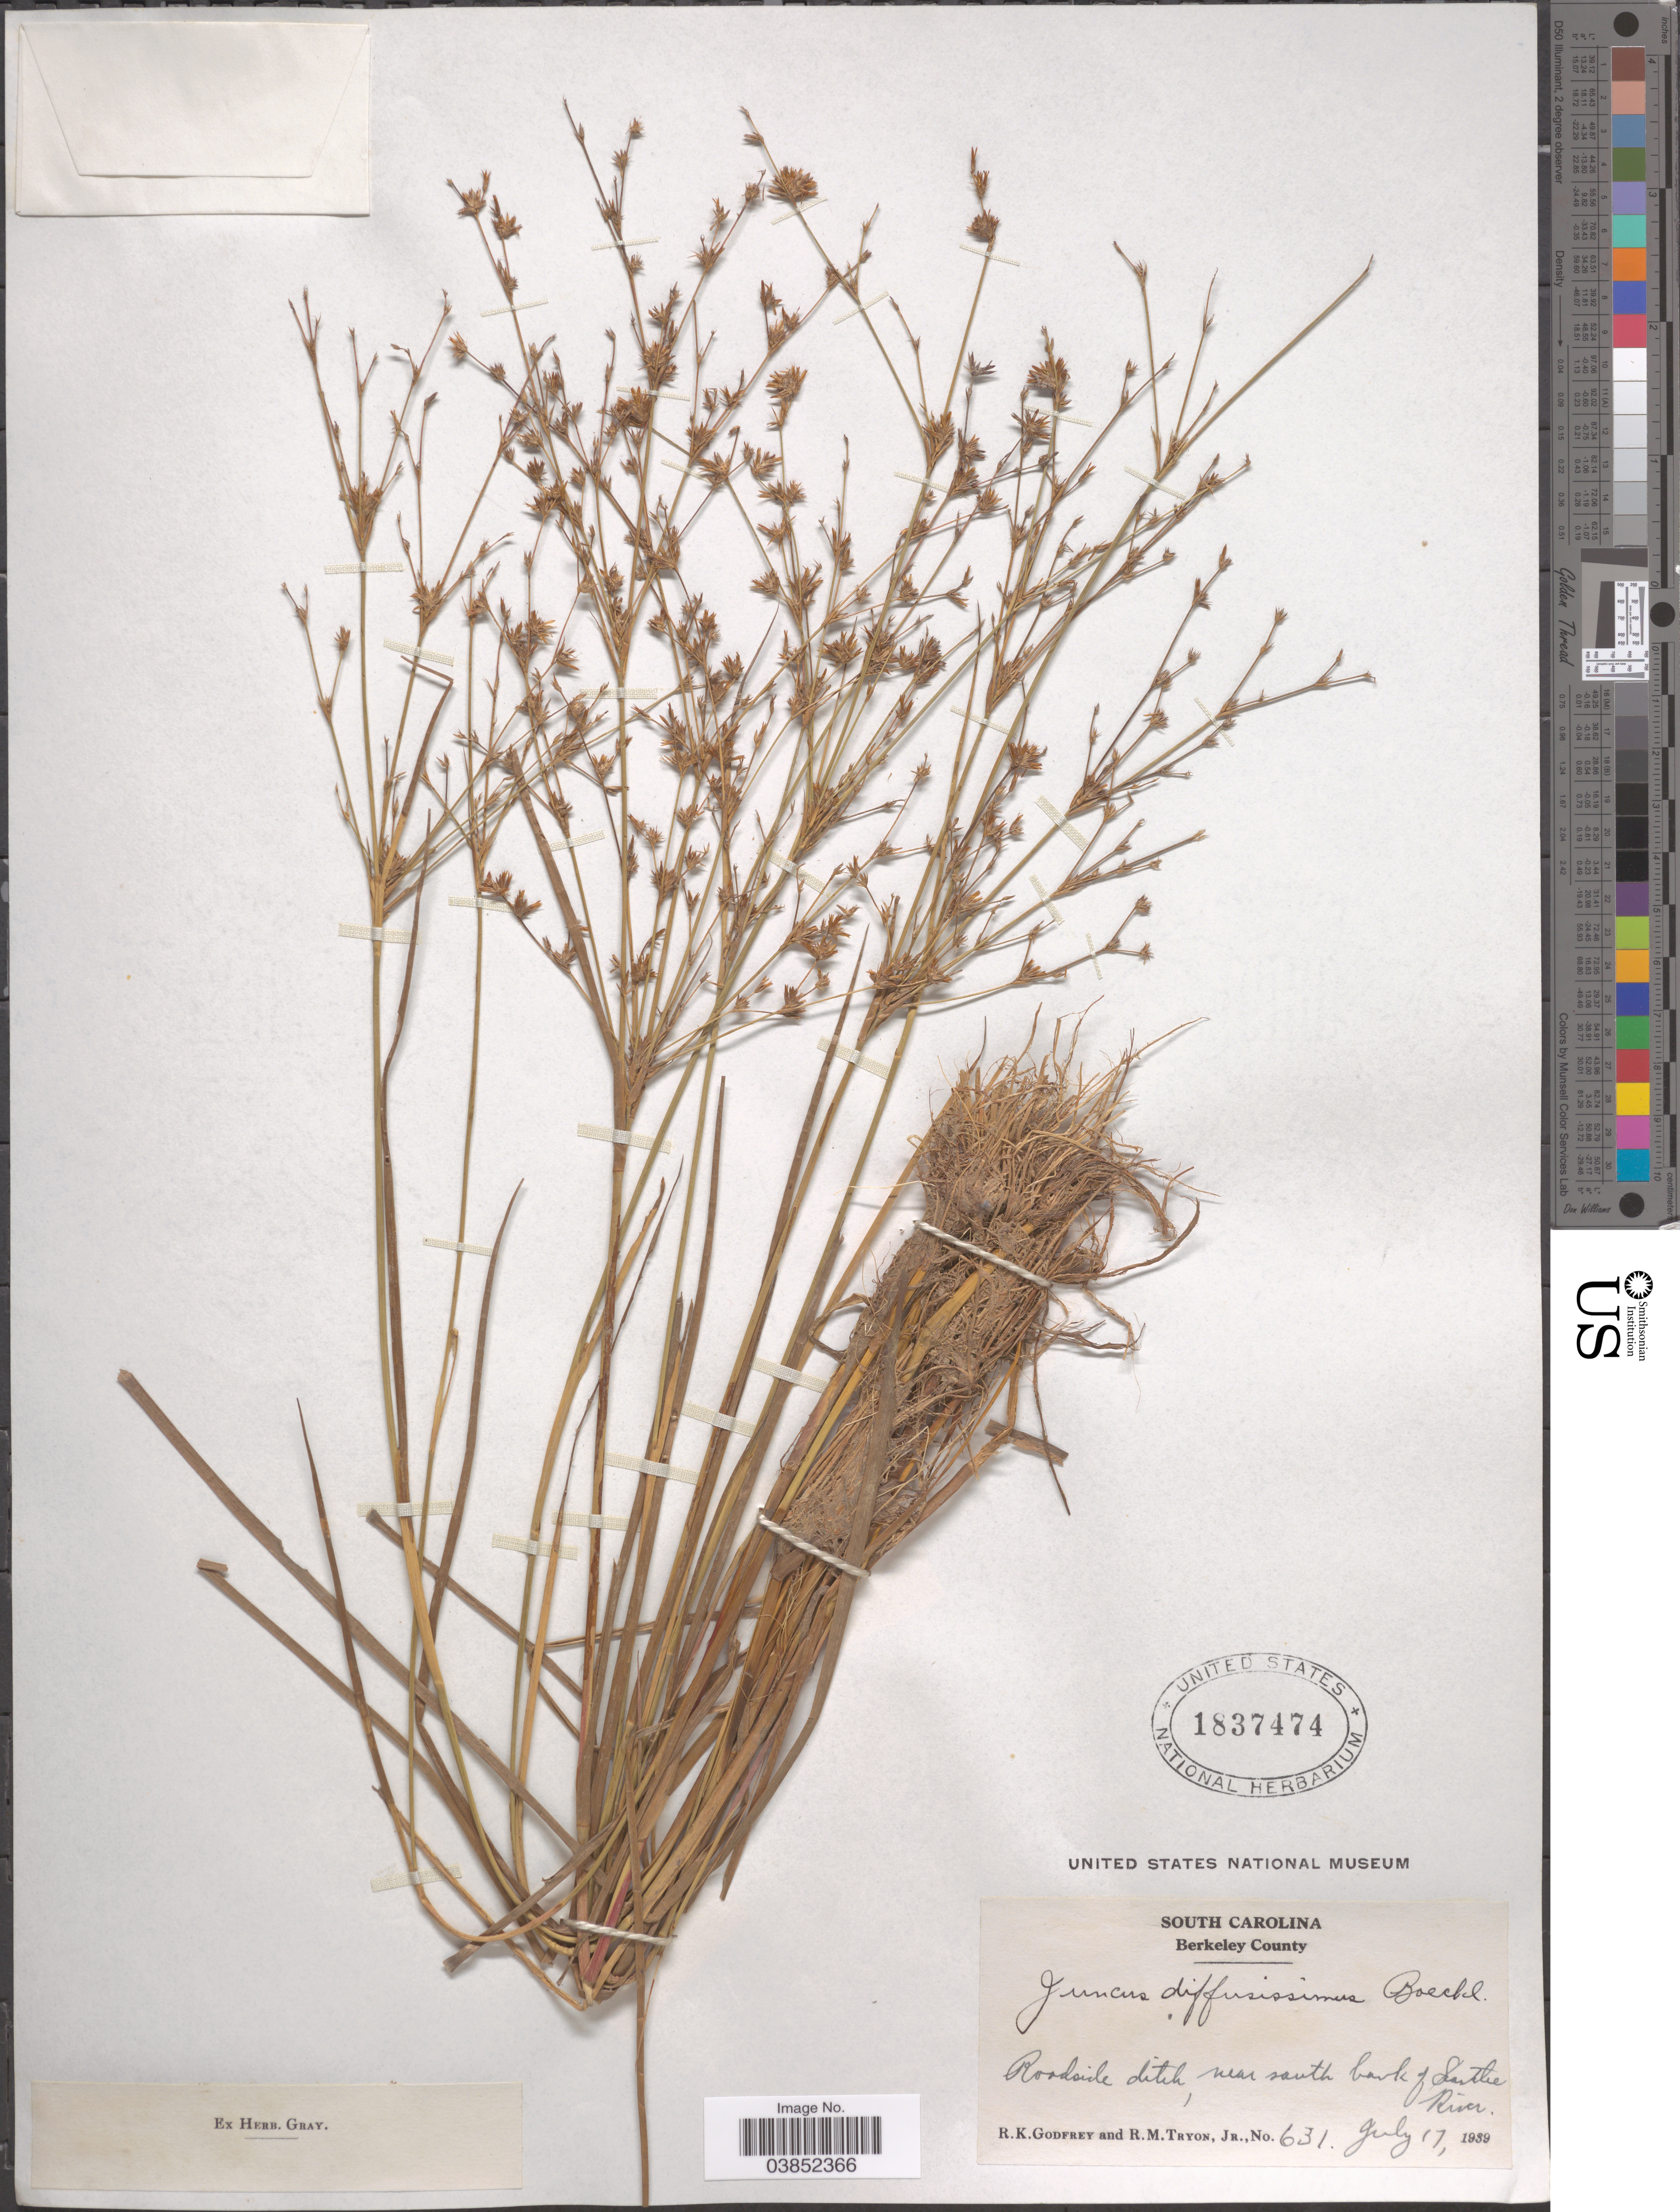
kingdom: Plantae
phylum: Tracheophyta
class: Liliopsida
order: Poales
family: Juncaceae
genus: Juncus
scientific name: Juncus diffusissimus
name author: Buckley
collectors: R. K. Godfrey & R. Tryon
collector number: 631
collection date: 1939-07-17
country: United States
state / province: South Carolina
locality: Berkeley County. Roadside ditch, near south bank of Santtee River.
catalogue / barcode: US 1837474